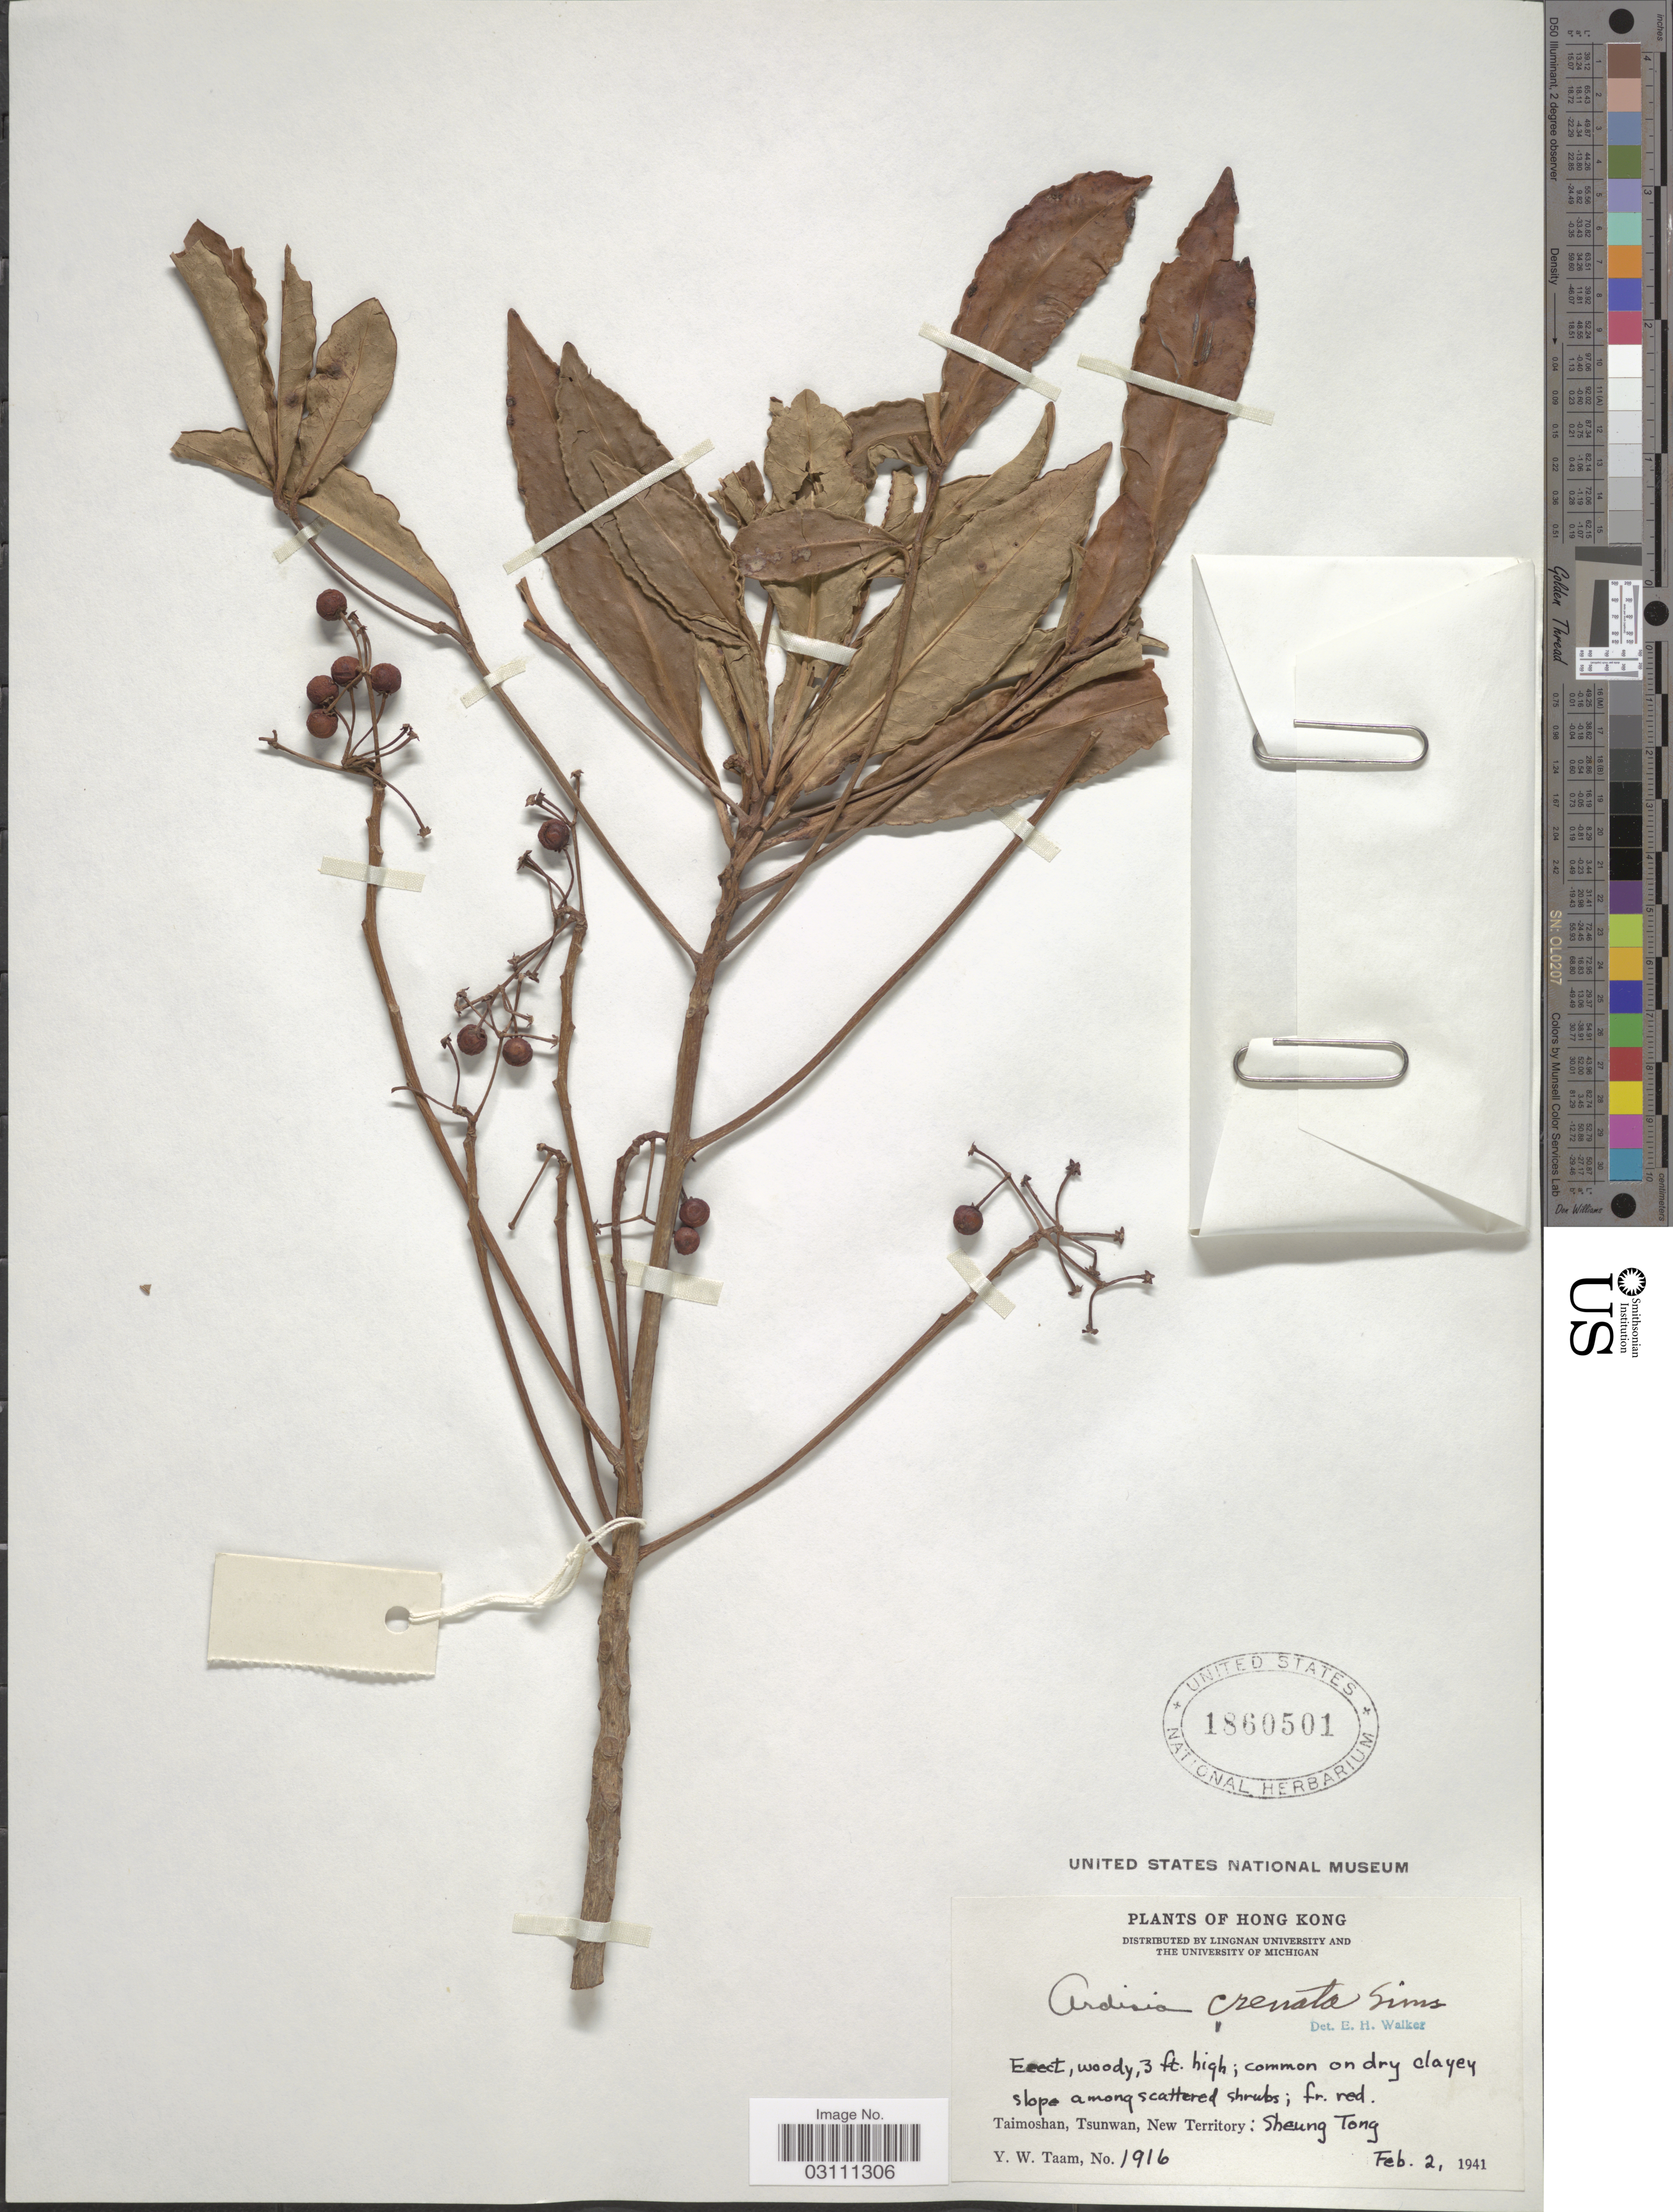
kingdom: Plantae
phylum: Tracheophyta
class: Magnoliopsida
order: Ericales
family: Primulaceae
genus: Ardisia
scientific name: Ardisia crenata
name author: Sims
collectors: Y. W. Taam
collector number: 1916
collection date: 1941-02-02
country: China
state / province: Hong Kong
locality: Taimoshan, Tsunwan, New Territory: Sheung Tong.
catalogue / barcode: US 1860501